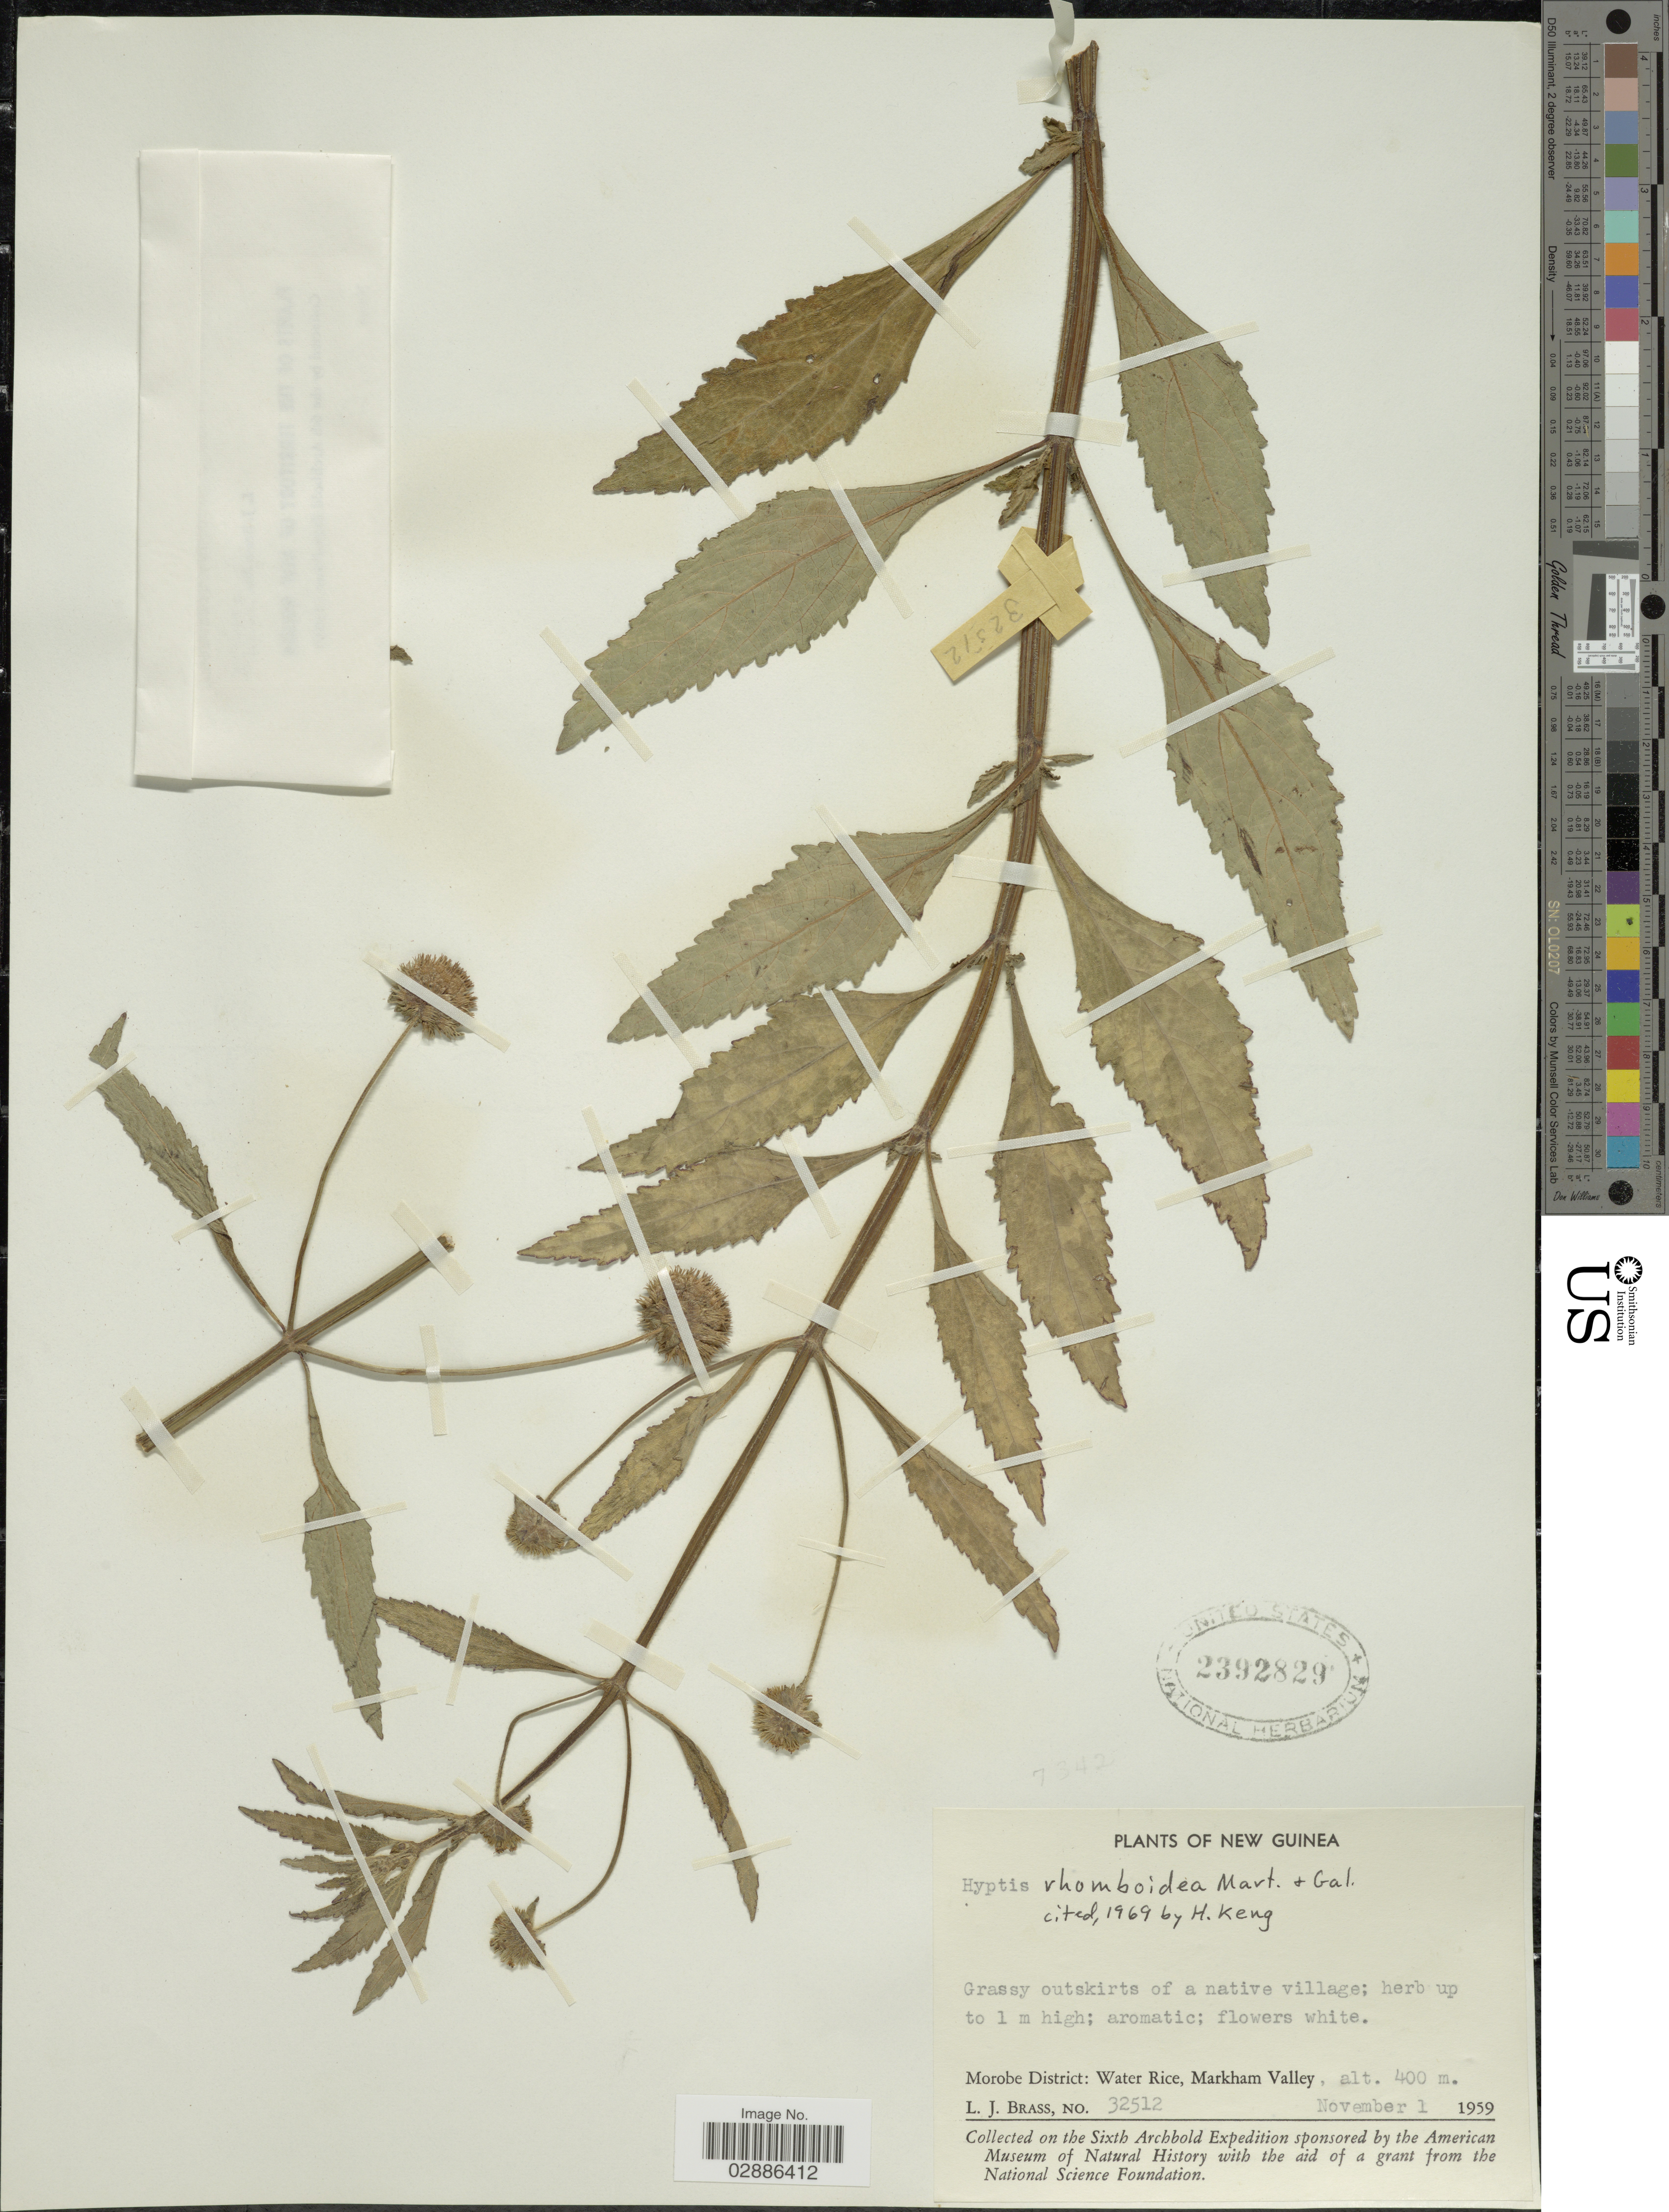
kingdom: Plantae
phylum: Tracheophyta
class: Magnoliopsida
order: Lamiales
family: Lamiaceae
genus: Hyptis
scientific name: Hyptis capitata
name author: Jacq.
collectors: L. J. Brass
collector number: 32512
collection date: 1959-11-01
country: Papua New Guinea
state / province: Morobe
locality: Morobe District: Water Rice, Markham Valley. New Guinea.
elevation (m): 400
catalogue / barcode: US 2392829